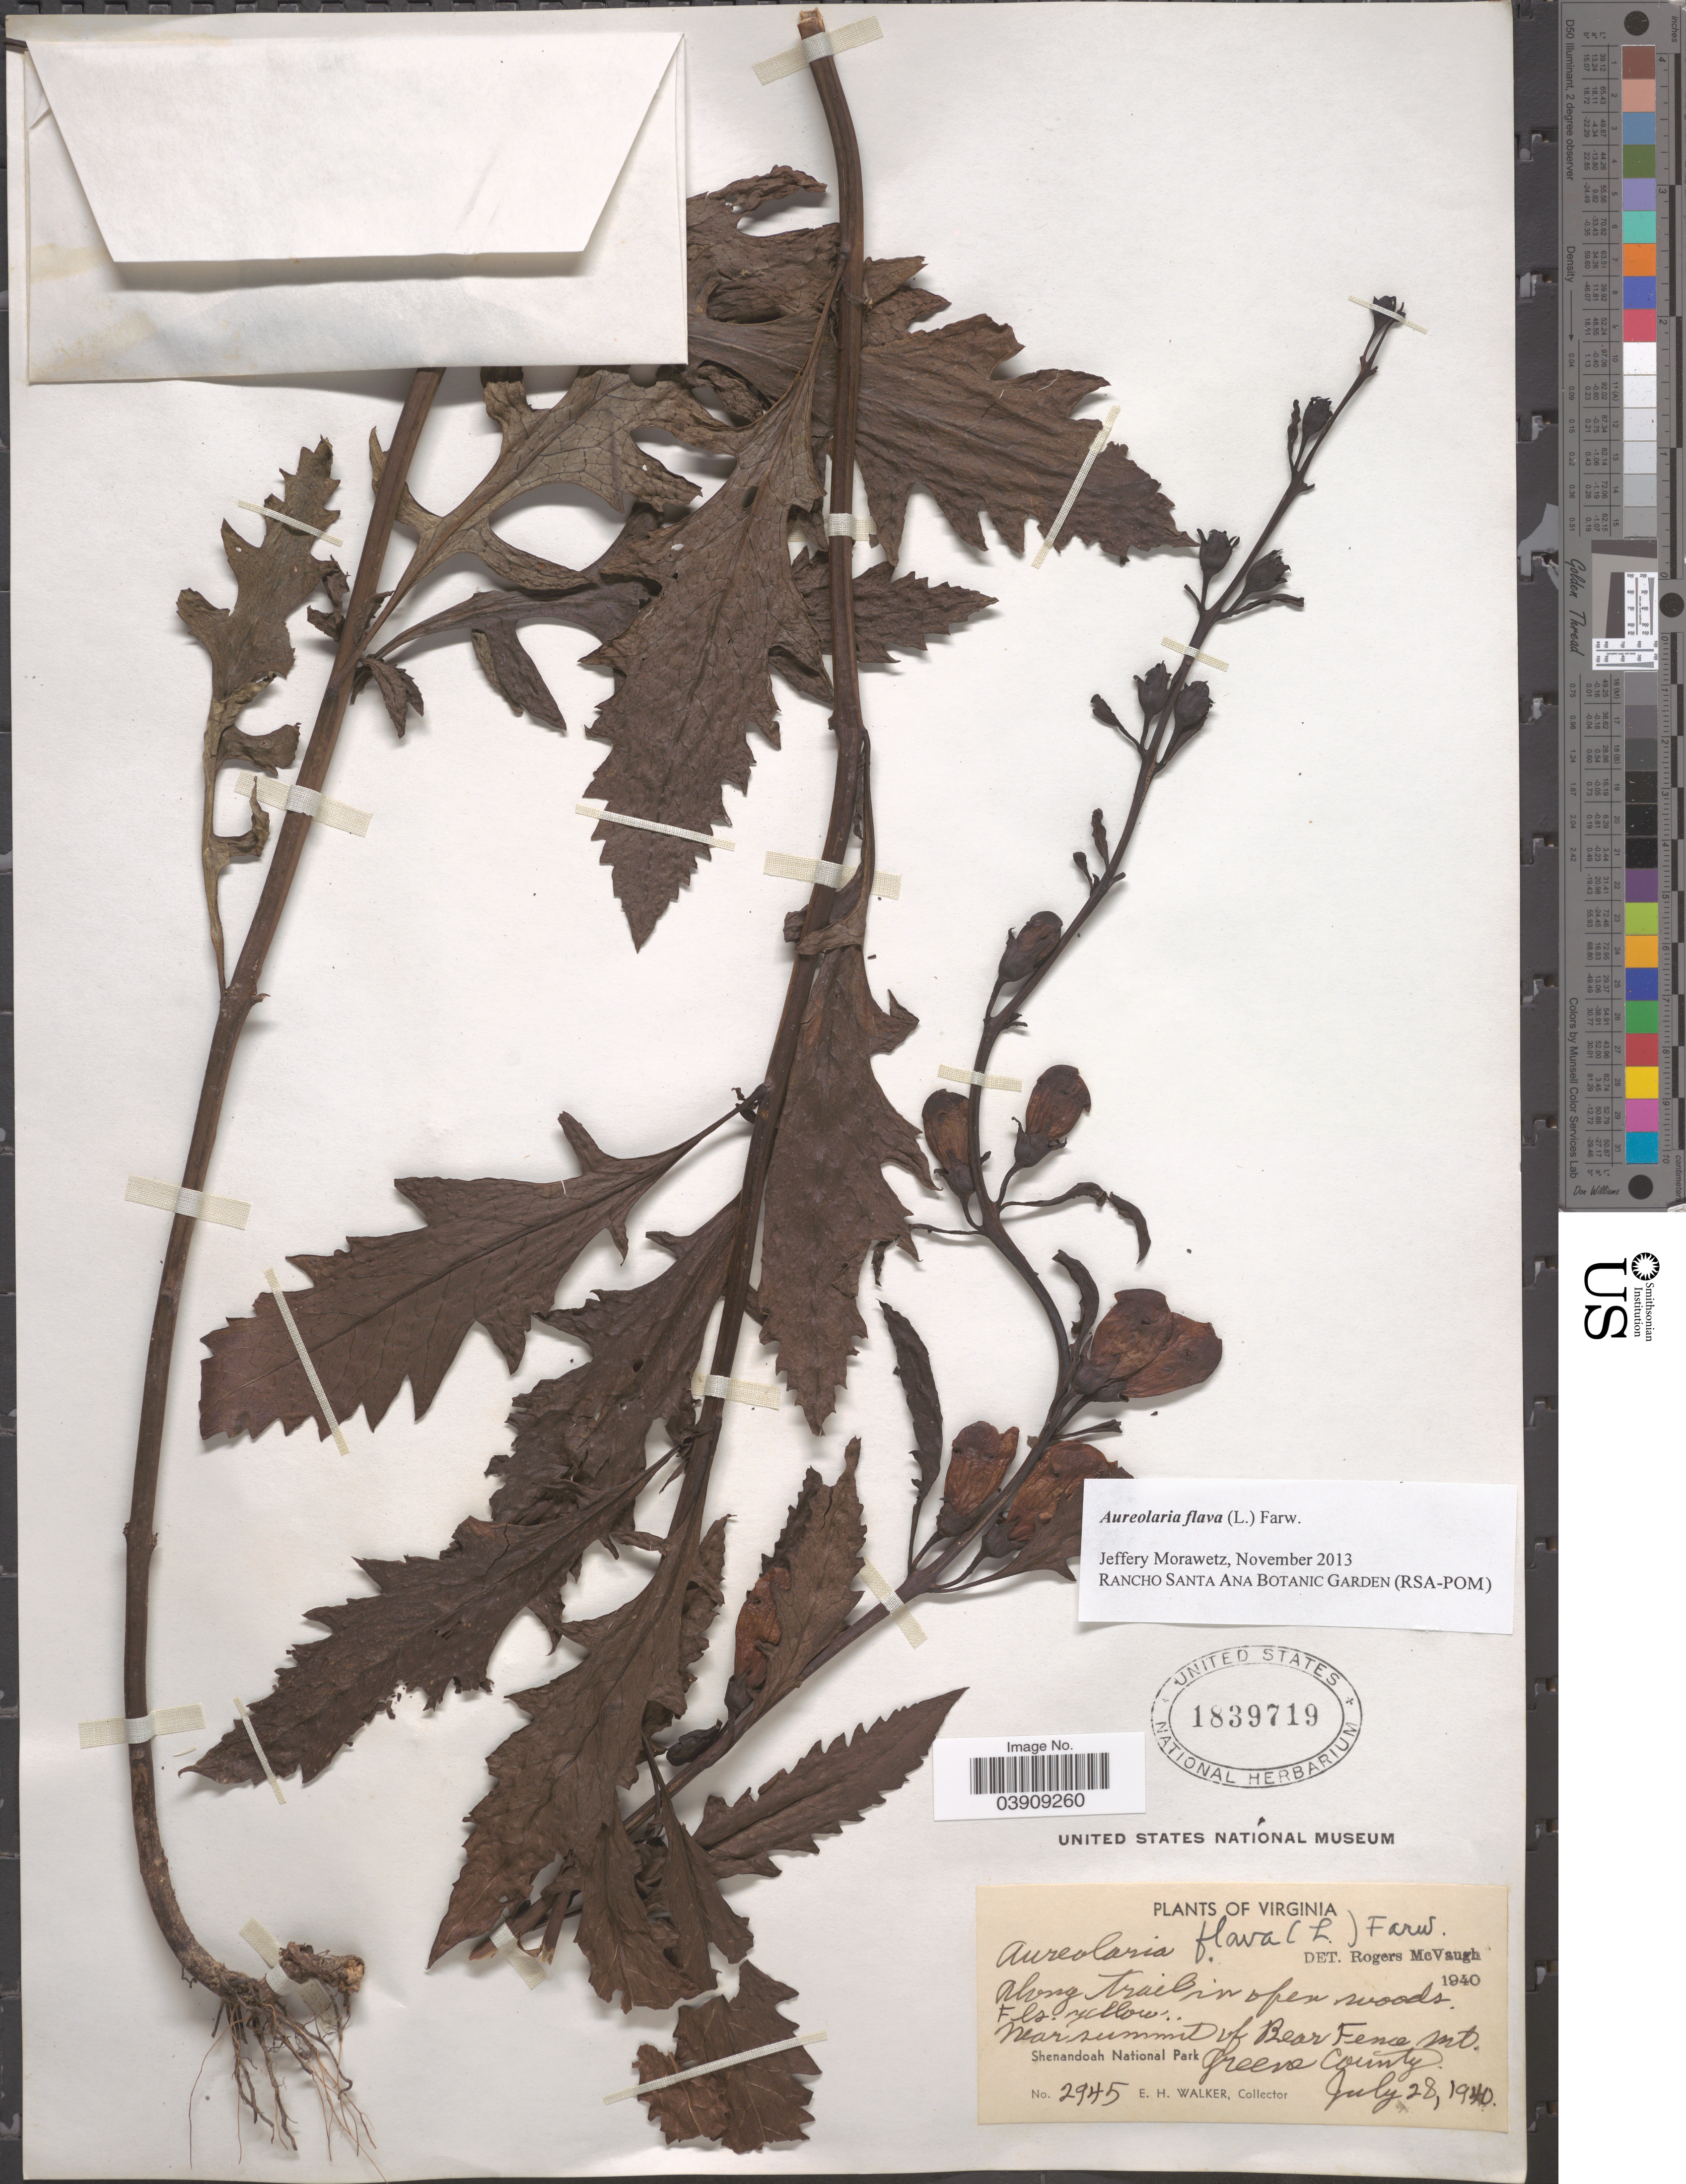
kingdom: Plantae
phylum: Tracheophyta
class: Magnoliopsida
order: Lamiales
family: Orobanchaceae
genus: Aureolaria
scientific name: Aureolaria flava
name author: (L.) Farw.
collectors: E. H. Walker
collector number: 2945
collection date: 1940-07-28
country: United States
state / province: Virginia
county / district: Greene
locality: Along trail in open woods. Near summit of Bear Fence Mt. Shenandoah National Park, Greene County.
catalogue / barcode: US 1839719